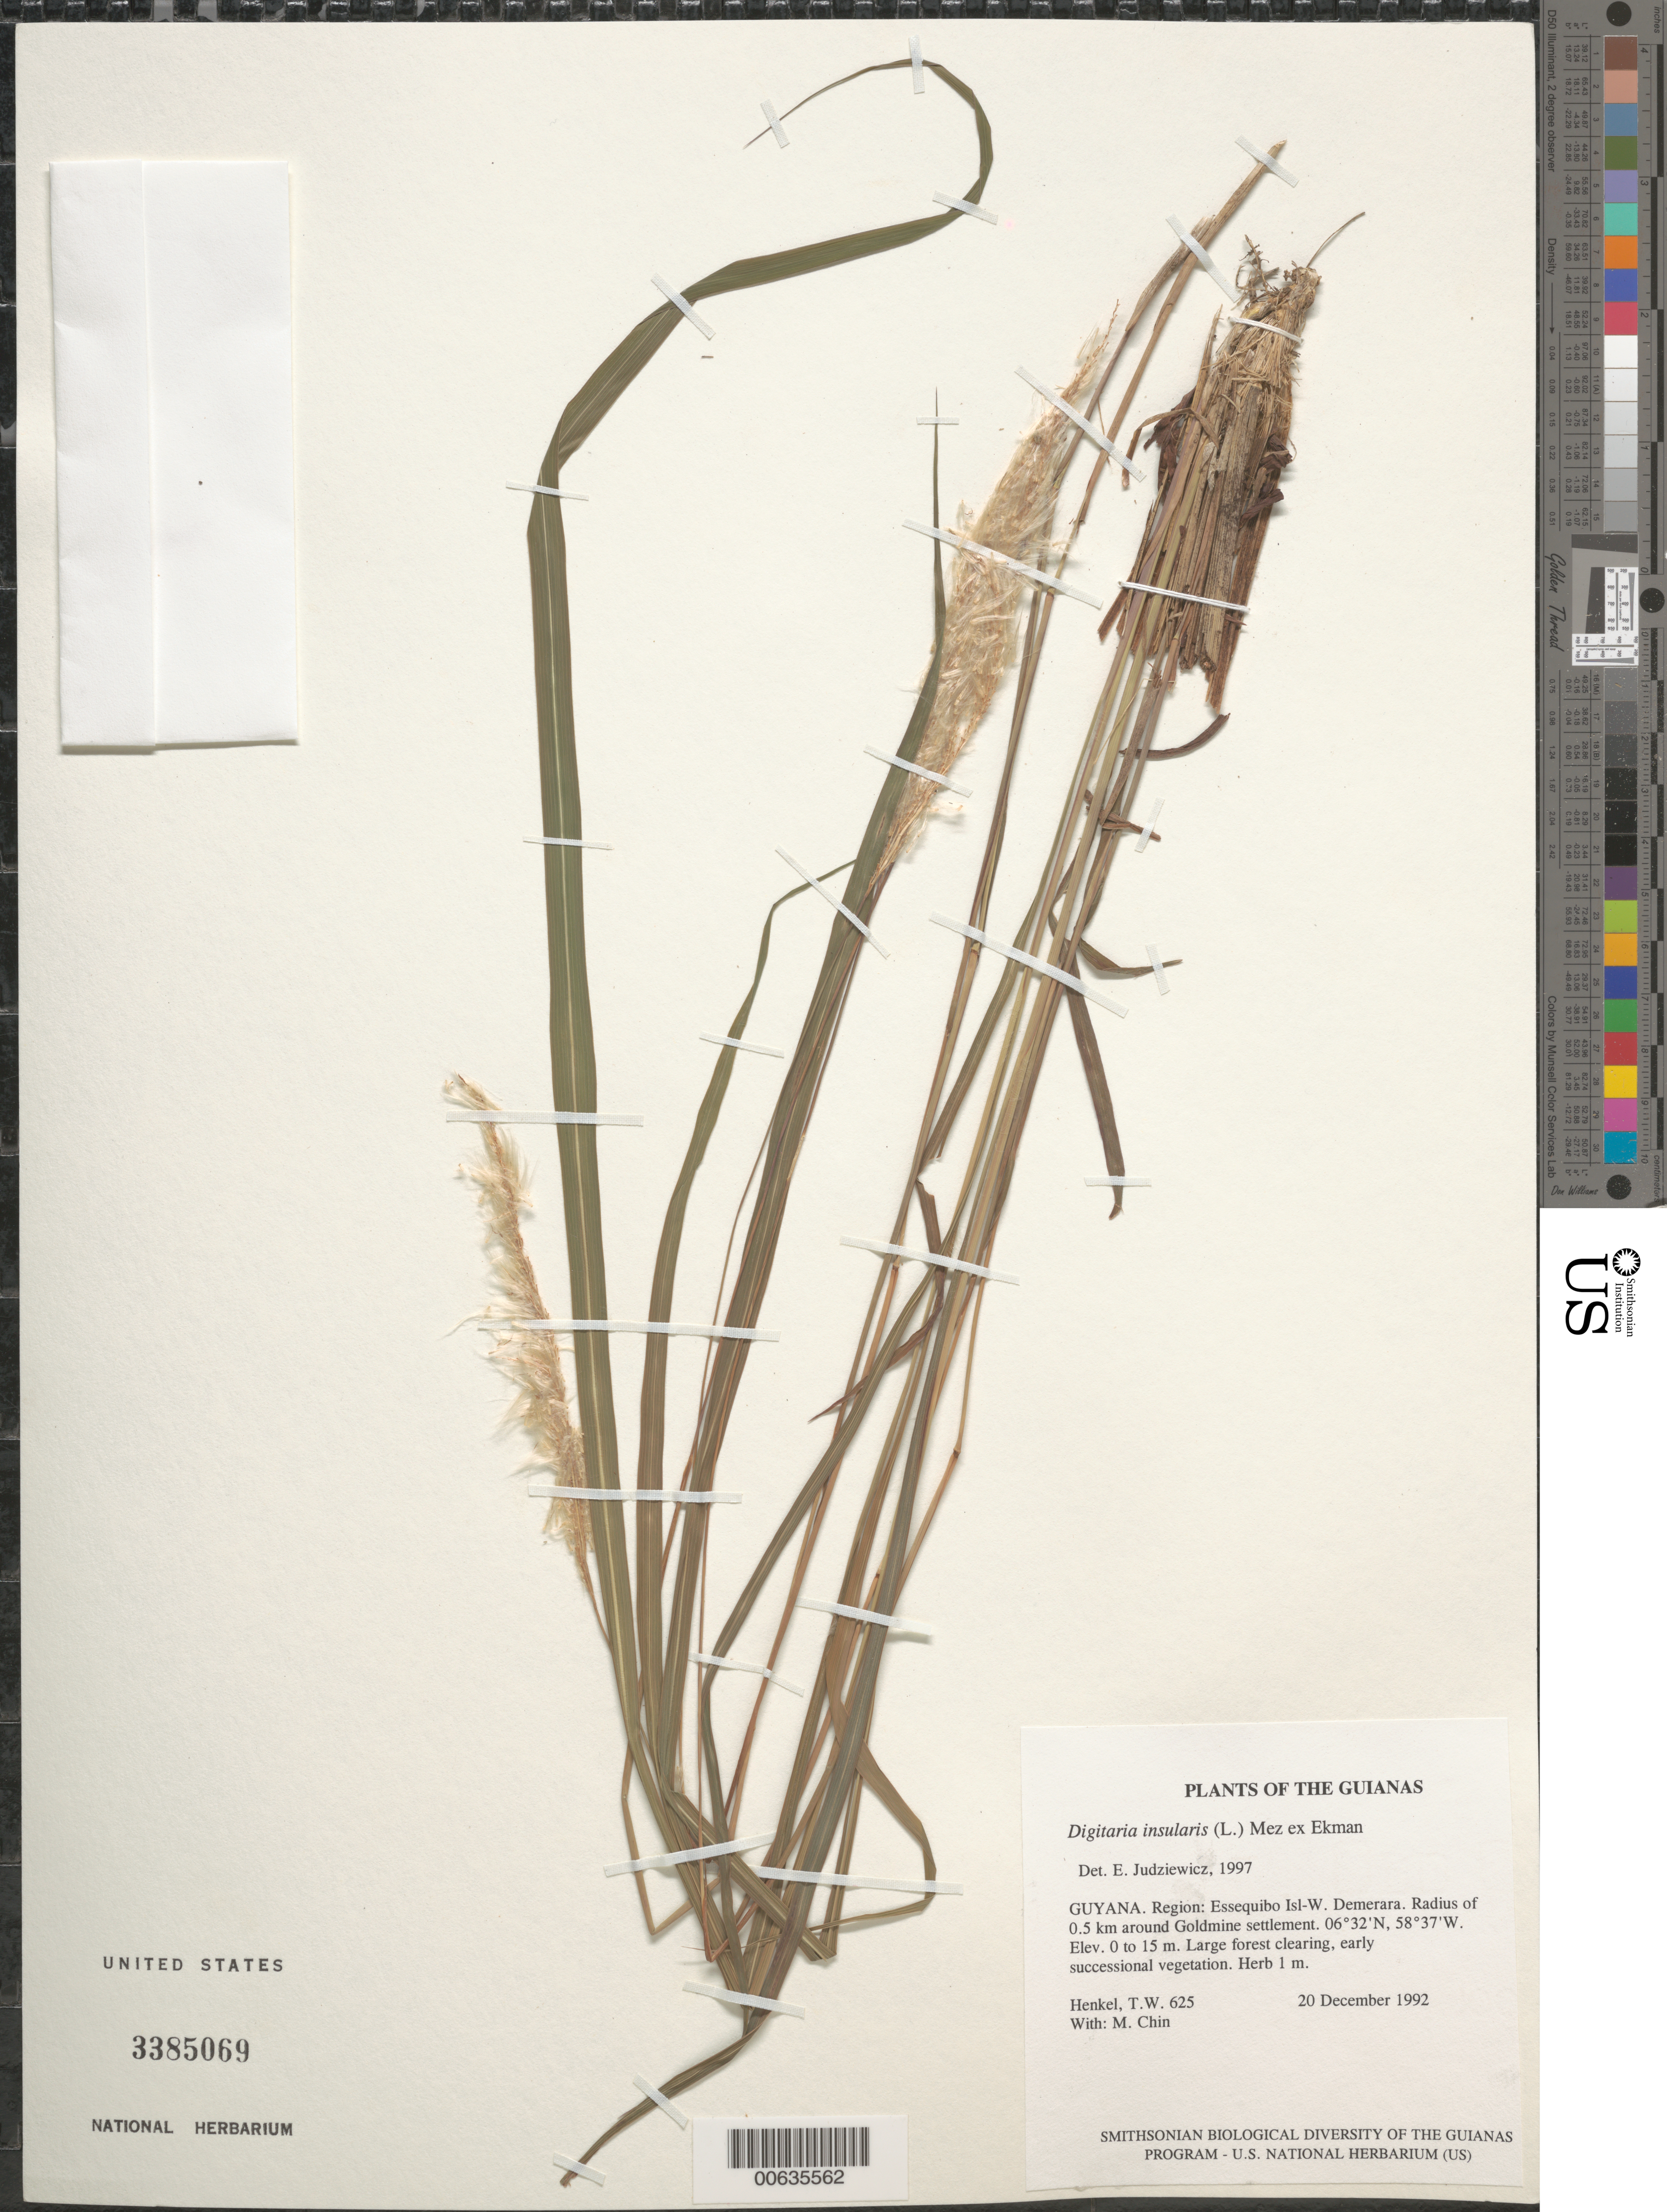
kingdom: Plantae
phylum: Tracheophyta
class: Liliopsida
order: Poales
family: Poaceae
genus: Digitaria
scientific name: Digitaria insularis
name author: (L.) Fedde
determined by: Judziewicz, E. J.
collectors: T. Henkel & M. Chin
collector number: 625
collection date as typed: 20 December 1992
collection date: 1992-12-20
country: Guyana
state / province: Essequibo Isl-W. Demerara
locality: Radius of 0.5 km around Goldmine settlement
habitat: Large forest clearing, early successional vegetation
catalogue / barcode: US 3385069